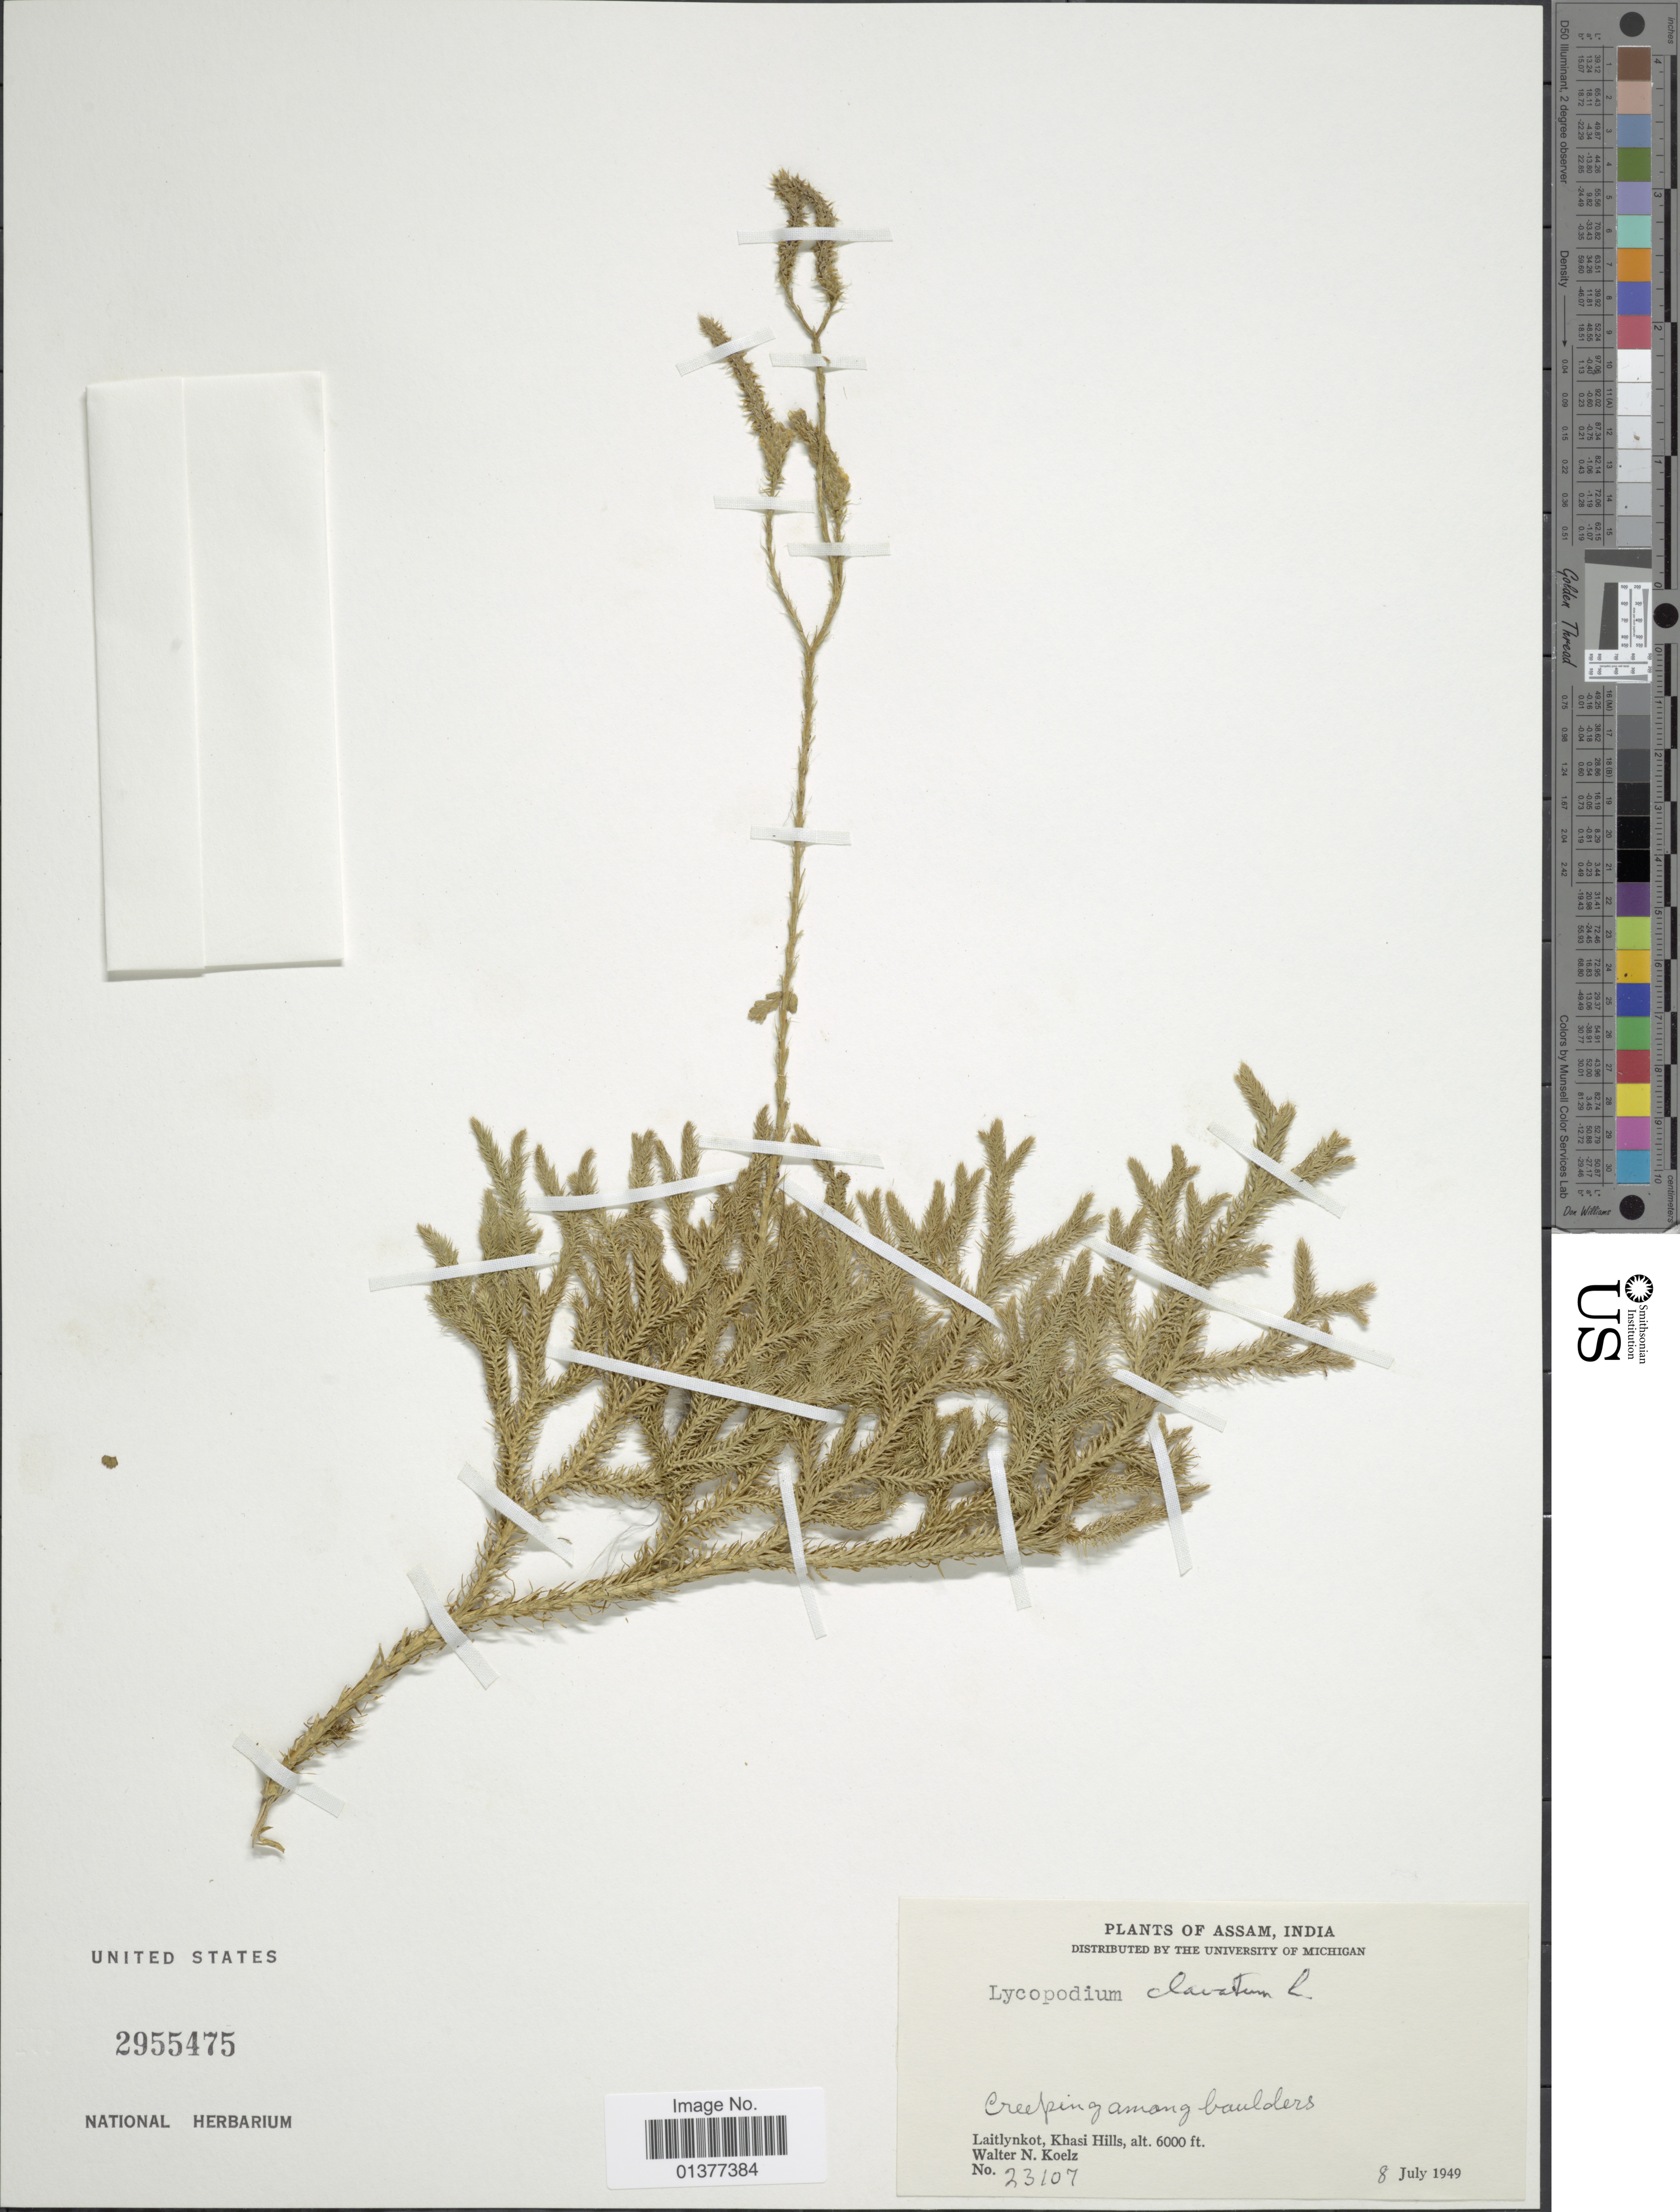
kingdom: Plantae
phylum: Tracheophyta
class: Lycopodiopsida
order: Lycopodiales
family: Lycopodiaceae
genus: Lycopodium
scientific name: Lycopodium clavatum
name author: L.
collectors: W. N. Koelz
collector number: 23107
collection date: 1949-07-08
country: India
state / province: Meghalaya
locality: Laitlynkot, Khasi hills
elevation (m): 1829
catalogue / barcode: US 2955475